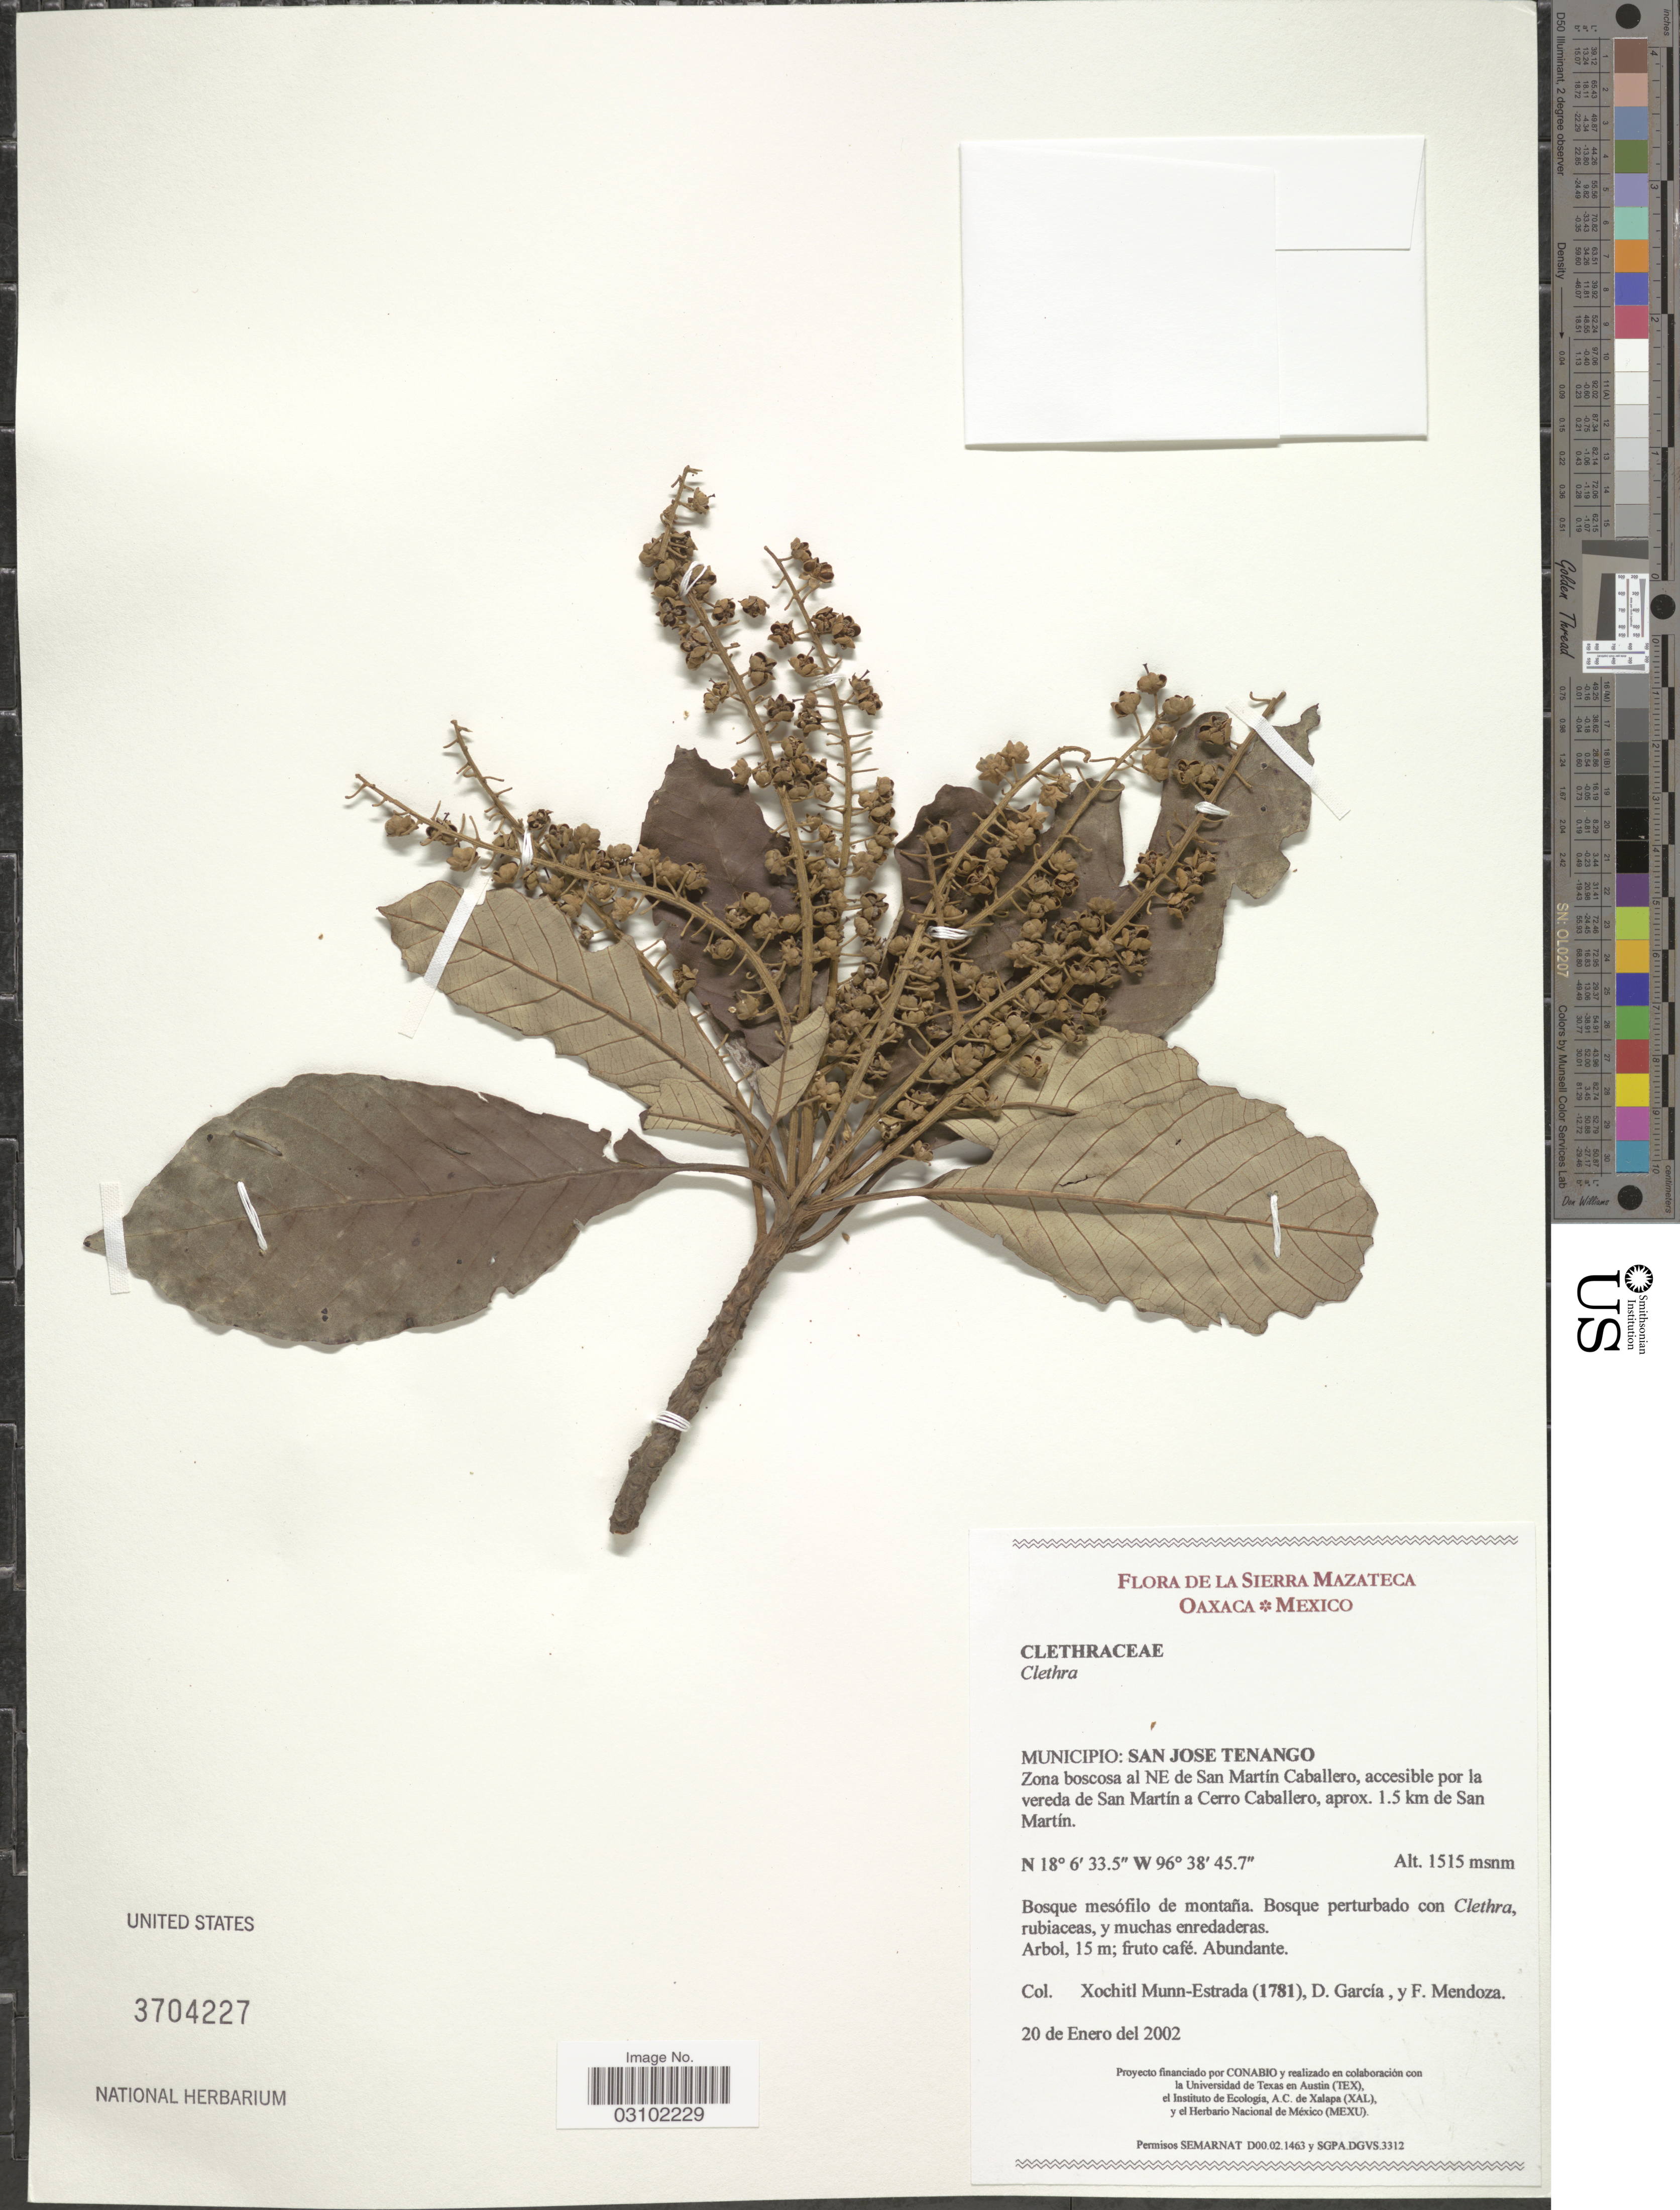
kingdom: Plantae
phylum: Tracheophyta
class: Magnoliopsida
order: Ericales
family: Clethraceae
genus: Clethra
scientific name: Clethra sp.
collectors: X. Munn-Estrada, D. García & F. Mendoza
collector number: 1781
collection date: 2002-01-20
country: Mexico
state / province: Oaxaca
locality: Municipio: San Jose Tenango, Zona boscosa al NE de San Martín Caballero, accesible pro la vereda de San Martín a Cerro Caballero, aprox. 1.5 km de San Martín.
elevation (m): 1515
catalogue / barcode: US 3704227